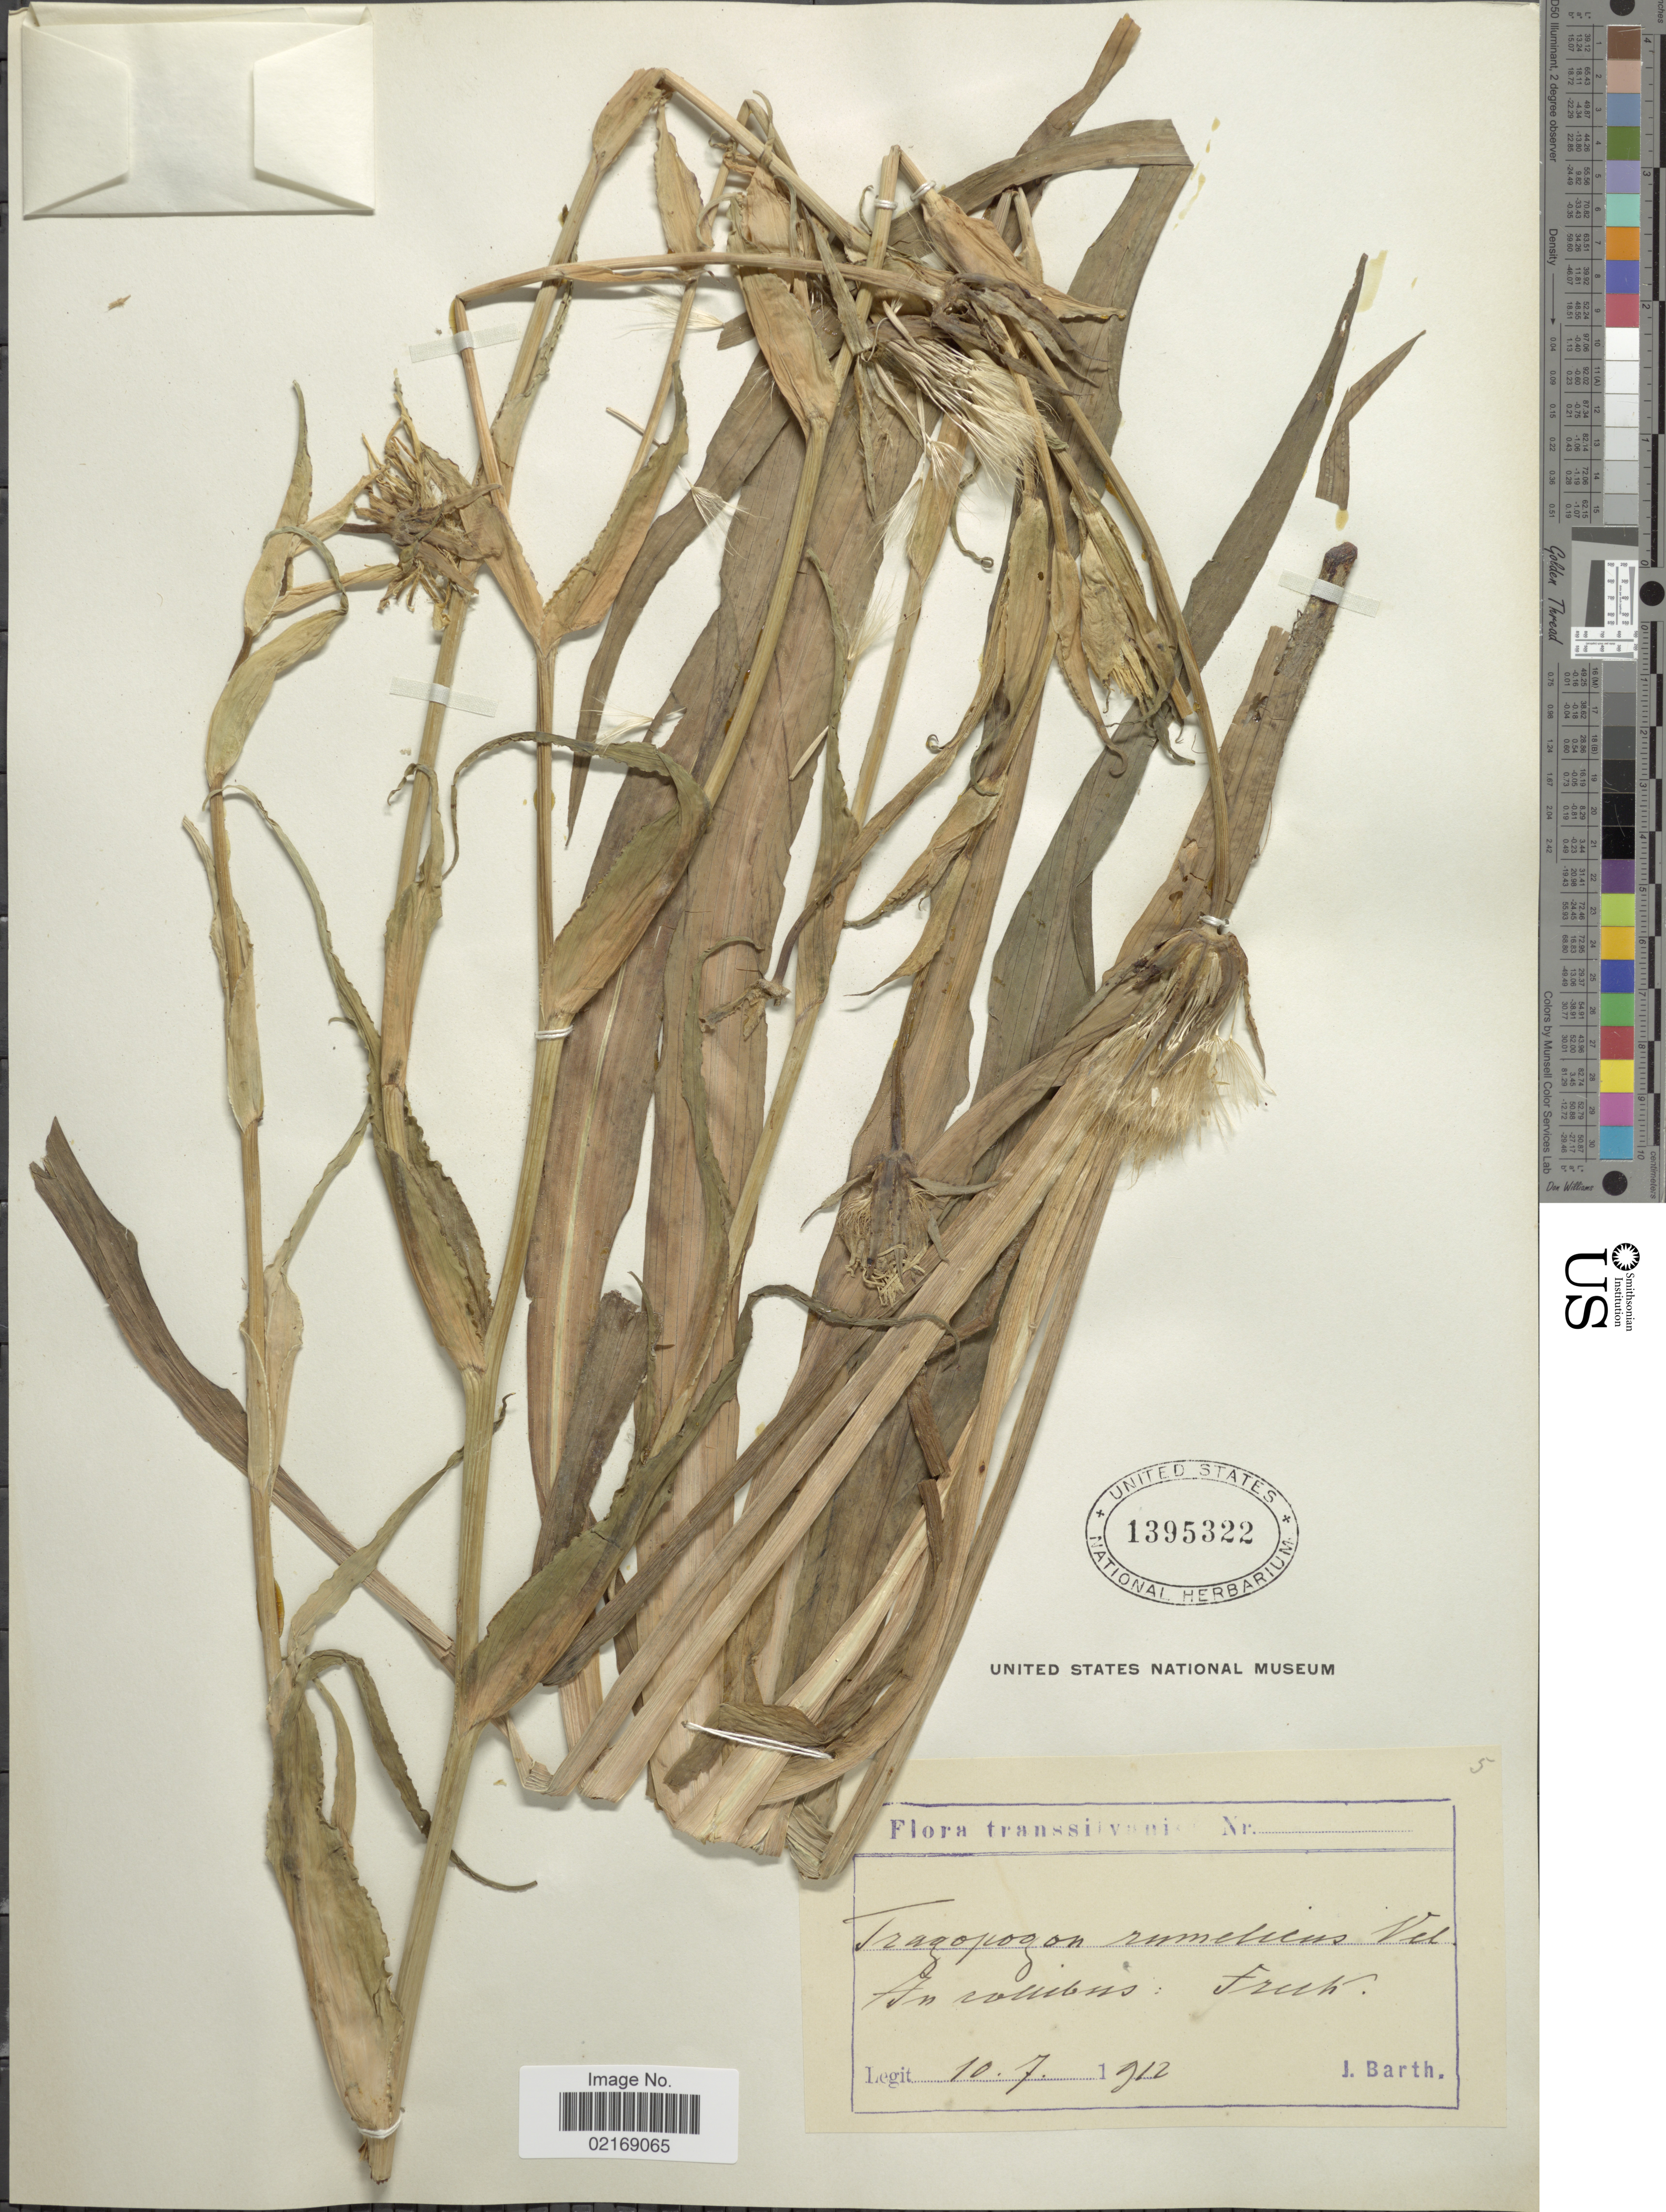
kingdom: Plantae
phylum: Tracheophyta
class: Magnoliopsida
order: Asterales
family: Asteraceae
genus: Tragopogon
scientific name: Tragopogon orientalis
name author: L.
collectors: J. Barth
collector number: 5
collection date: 1912-07-10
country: Romania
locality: In collibus: Fruk [interpreted]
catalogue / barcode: US 1395322